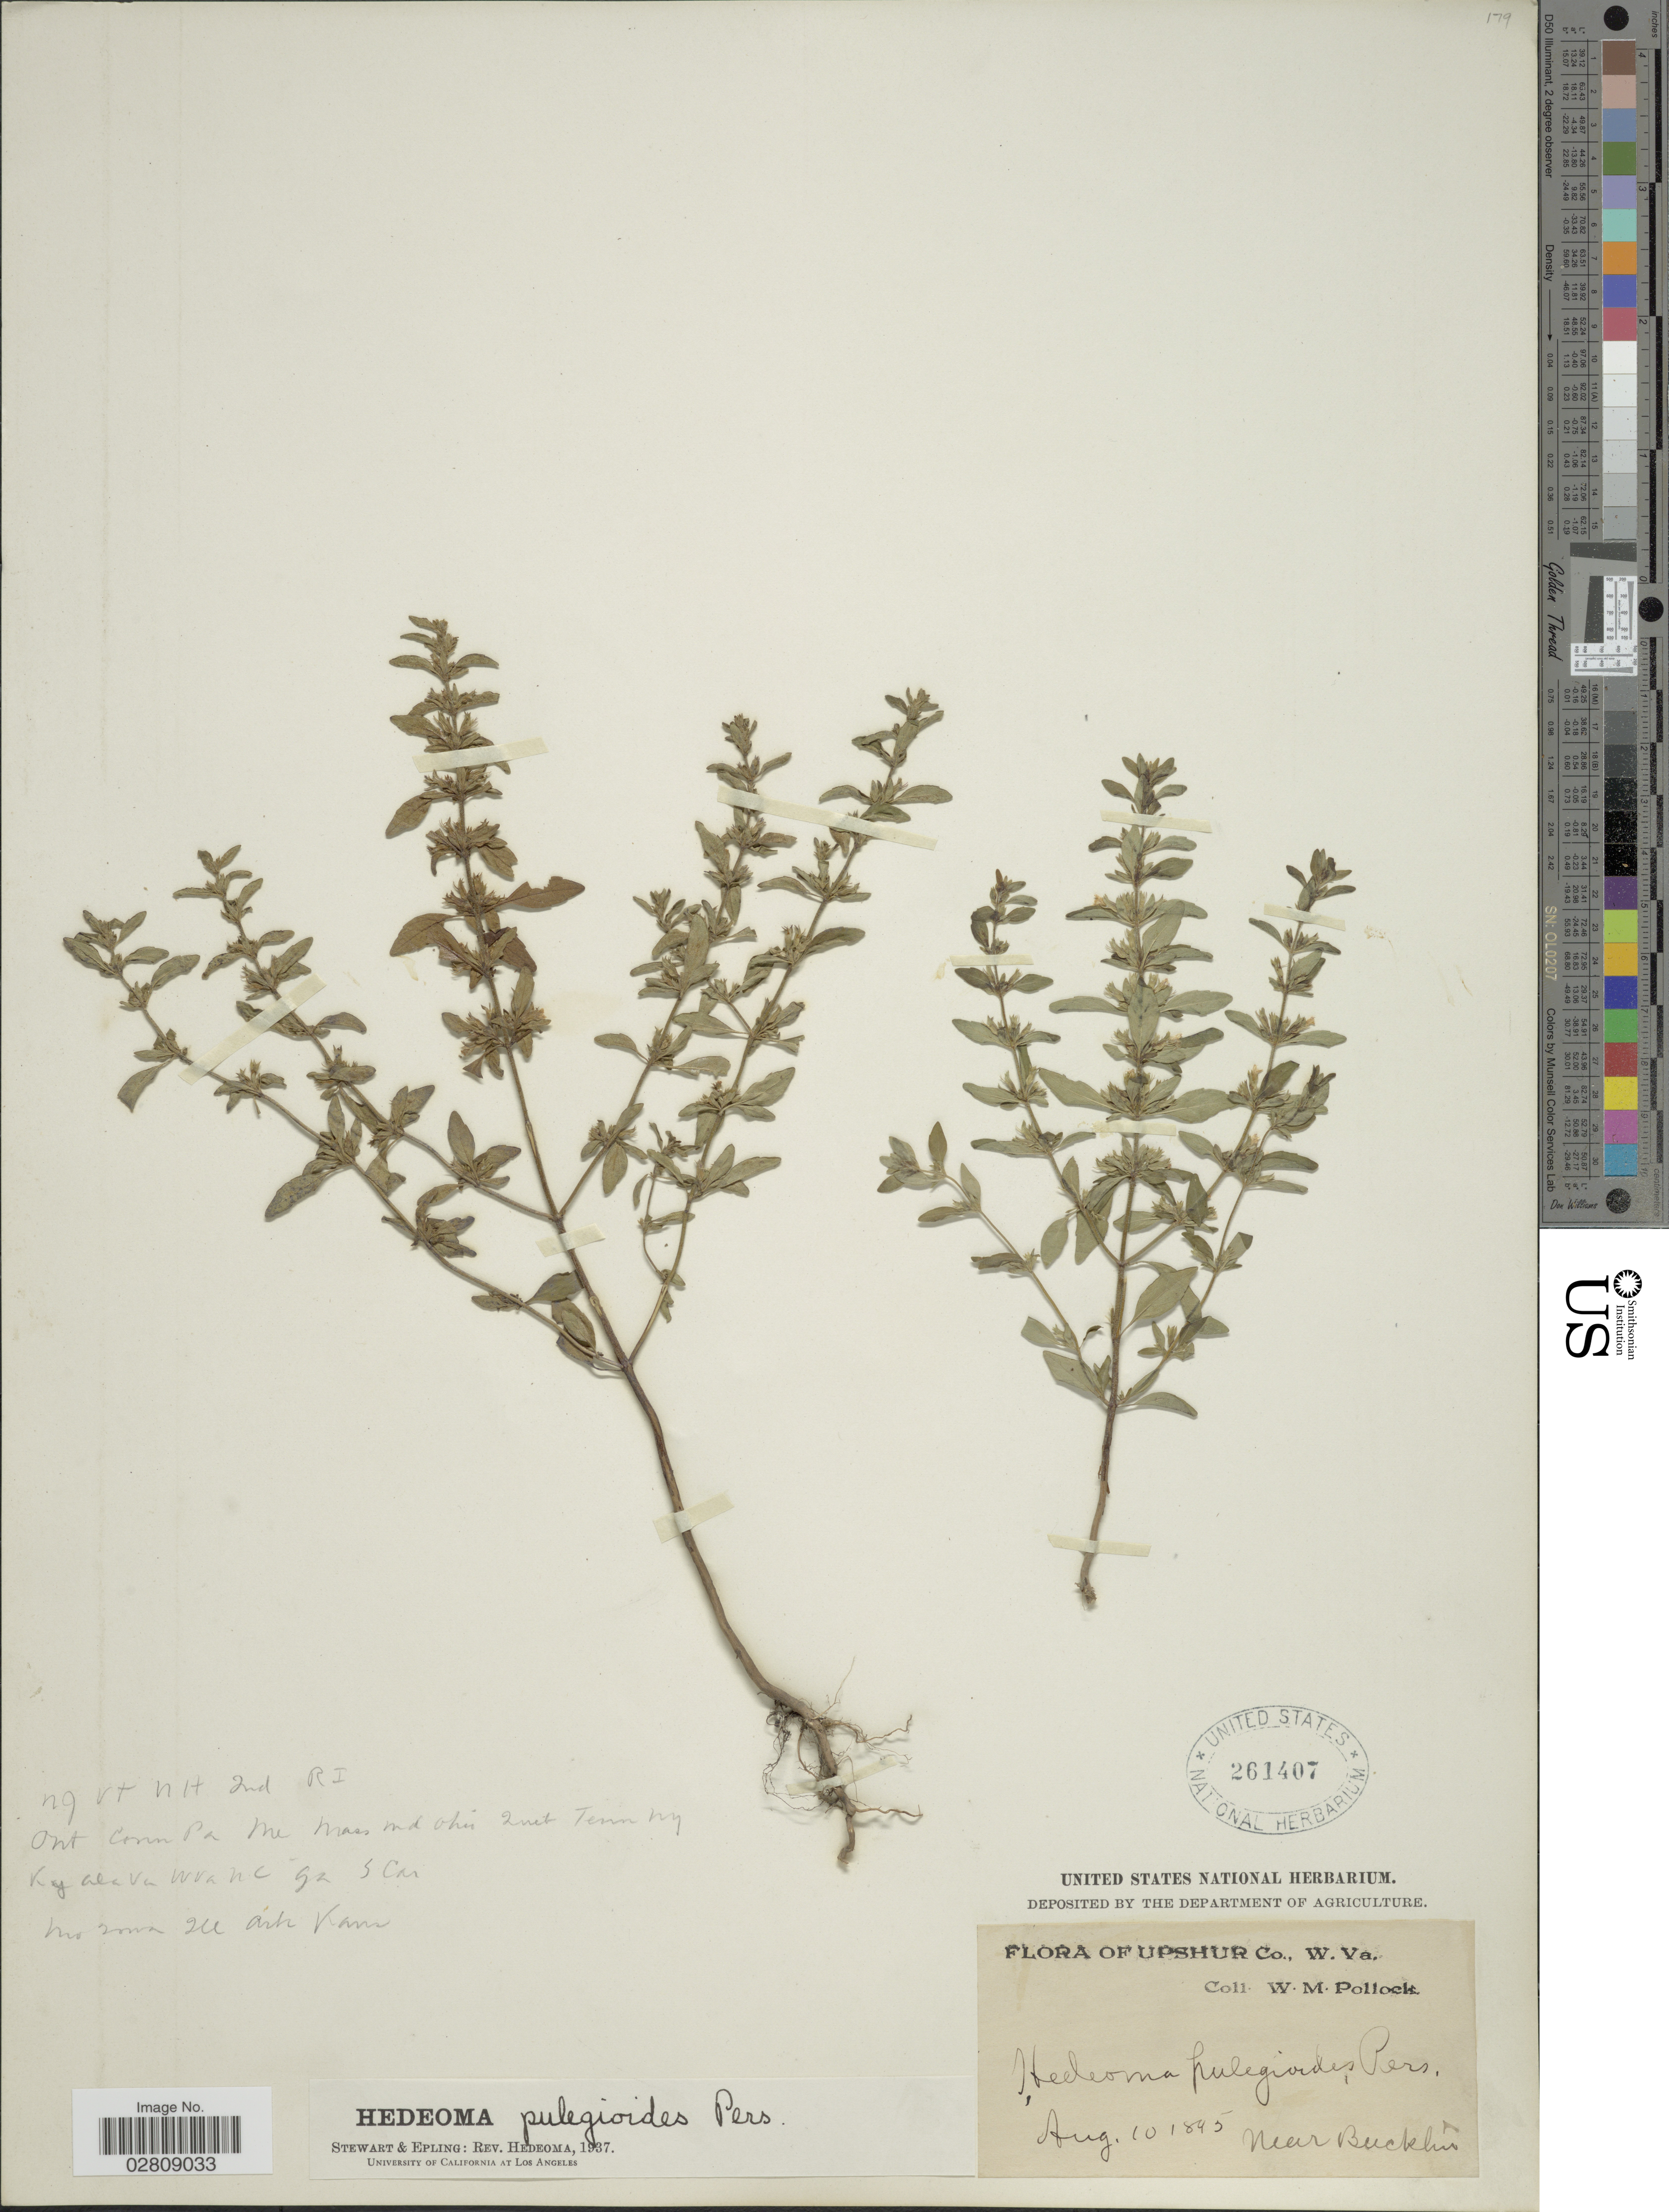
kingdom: Plantae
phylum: Tracheophyta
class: Magnoliopsida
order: Lamiales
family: Lamiaceae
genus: Hedeoma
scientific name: Hedeoma pulegioides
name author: (L.) Pers.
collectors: W. M. Pollock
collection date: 1895-08-10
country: United States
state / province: West Virginia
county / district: Upshur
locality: Near Bucklin.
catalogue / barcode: US 261407